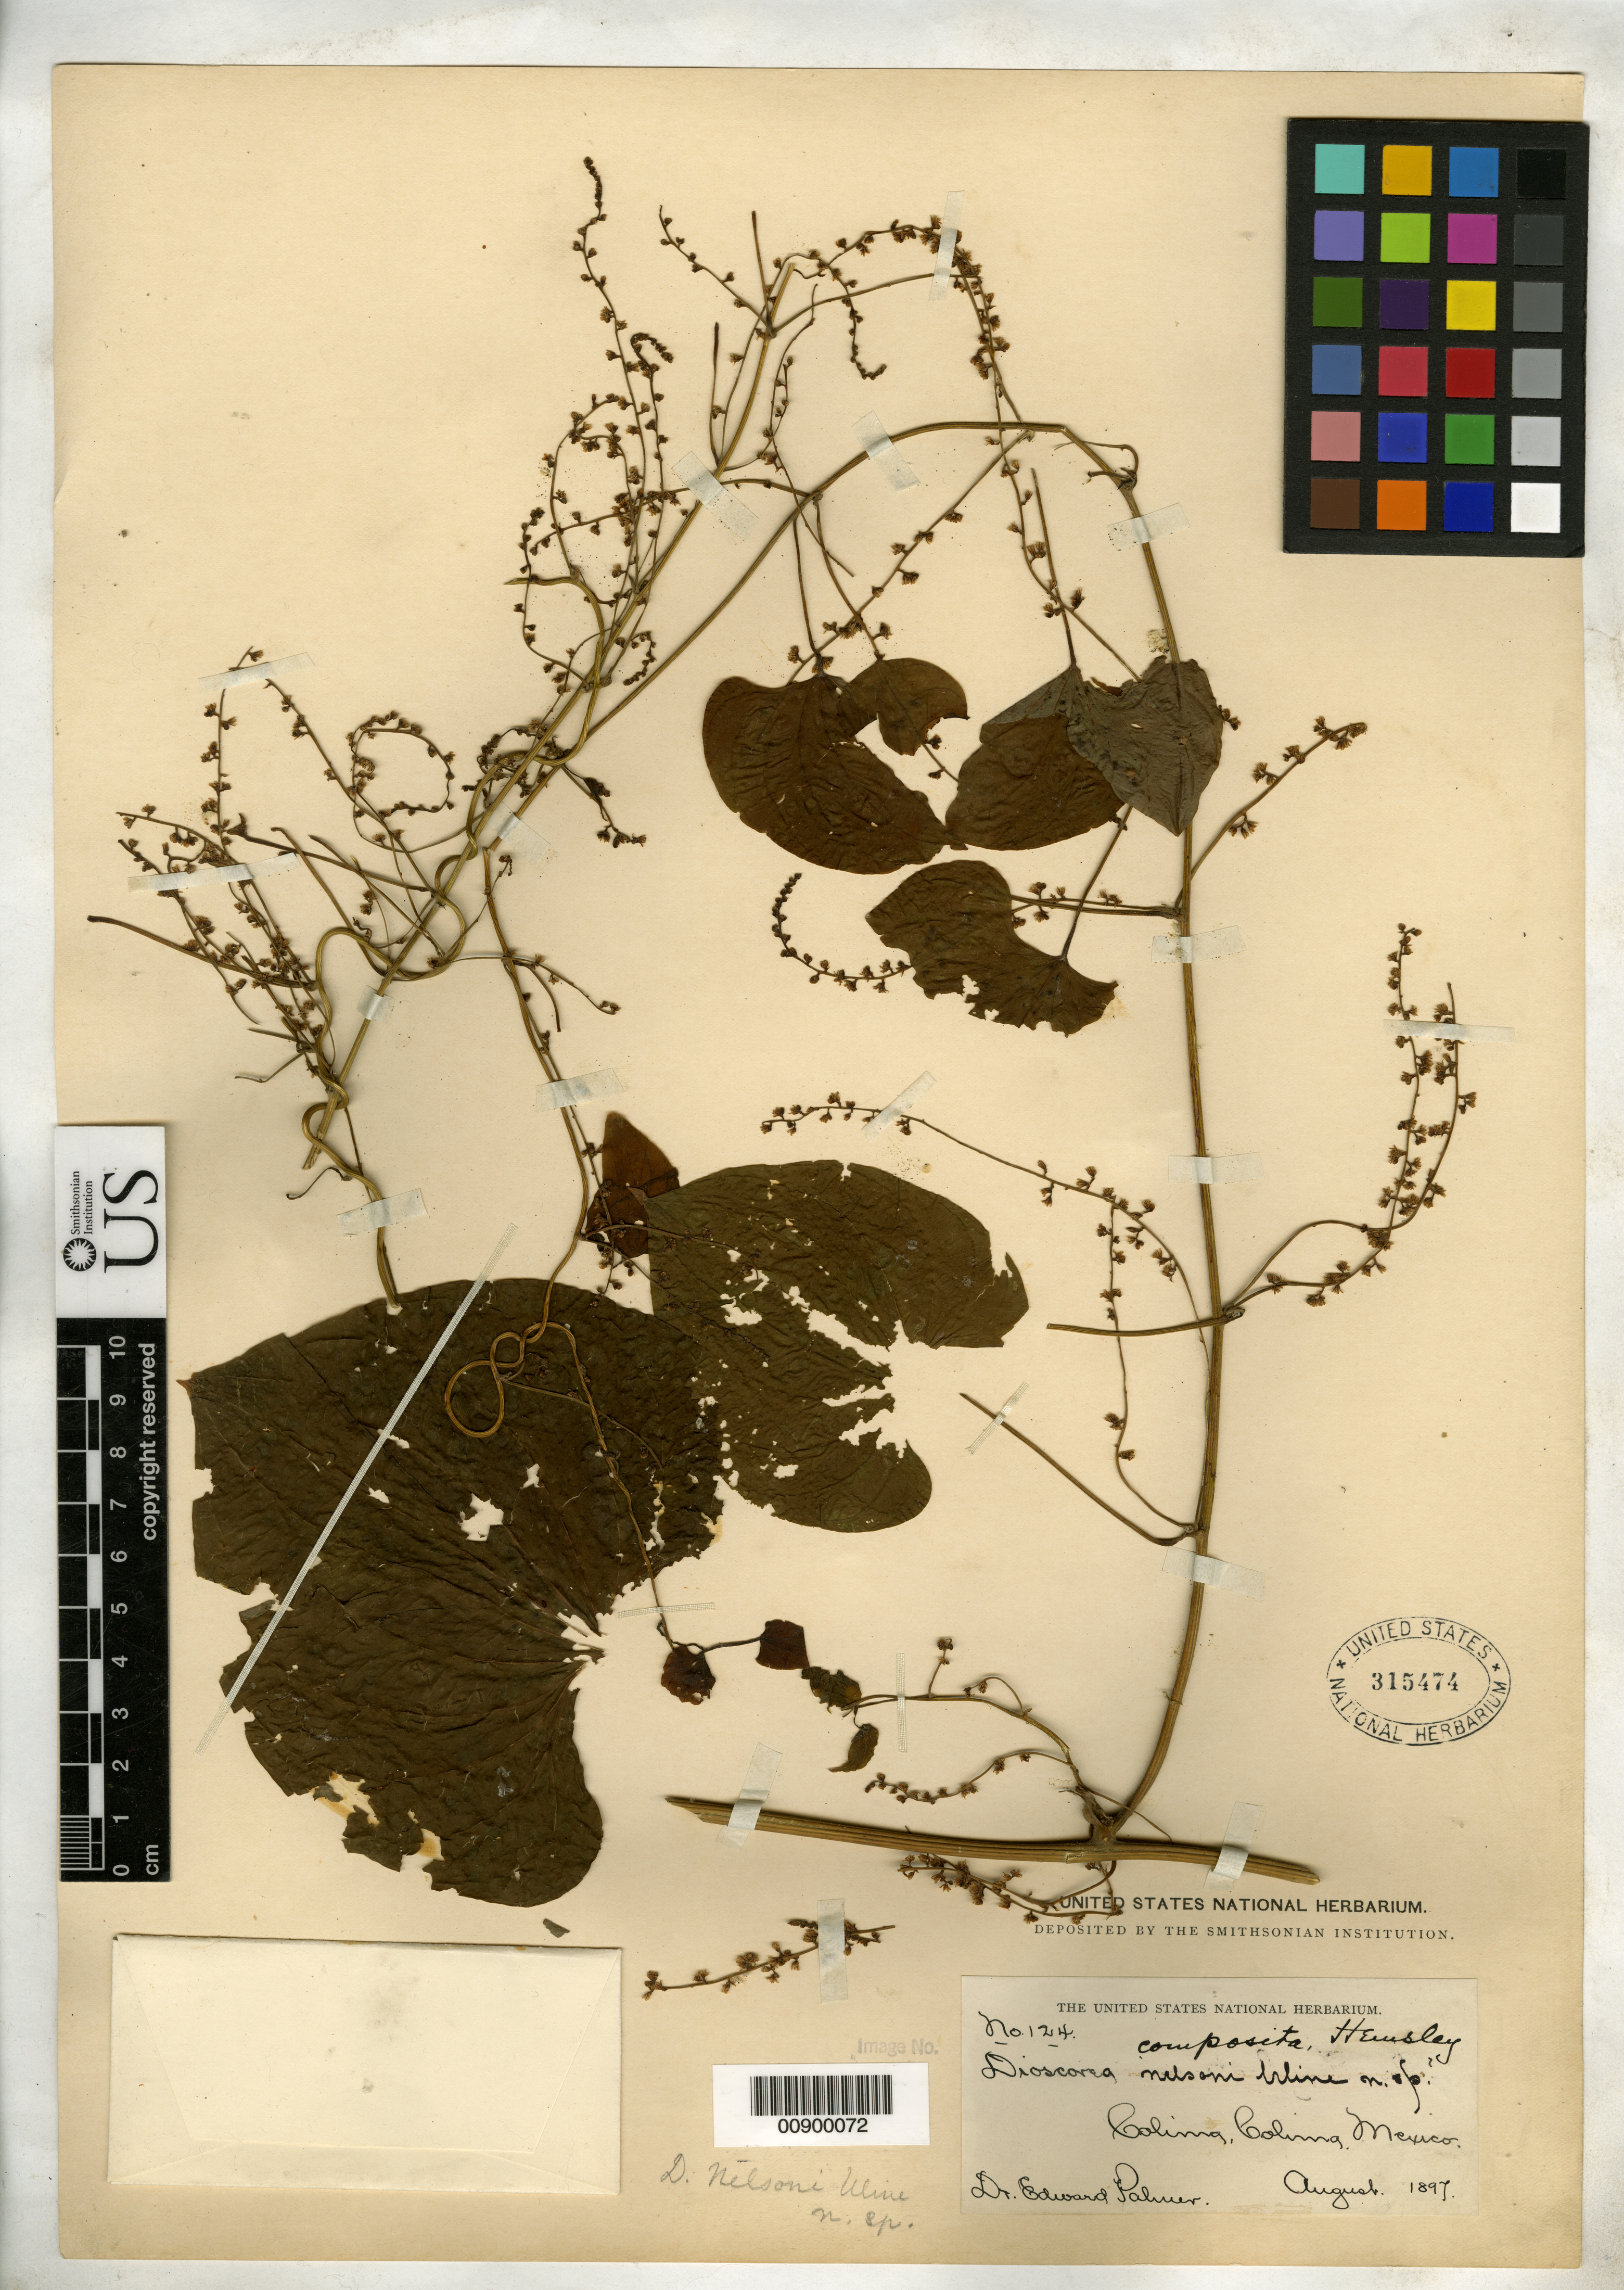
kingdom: Plantae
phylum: Tracheophyta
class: Liliopsida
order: Dioscoreales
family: Dioscoreaceae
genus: Dioscorea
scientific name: Dioscorea nelsonii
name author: Uline ex R. Knuth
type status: Isosyntype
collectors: E. Palmer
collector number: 124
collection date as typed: Aug 1897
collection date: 1897-08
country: Mexico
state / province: Colima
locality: Colima, Colima.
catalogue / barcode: US 315474